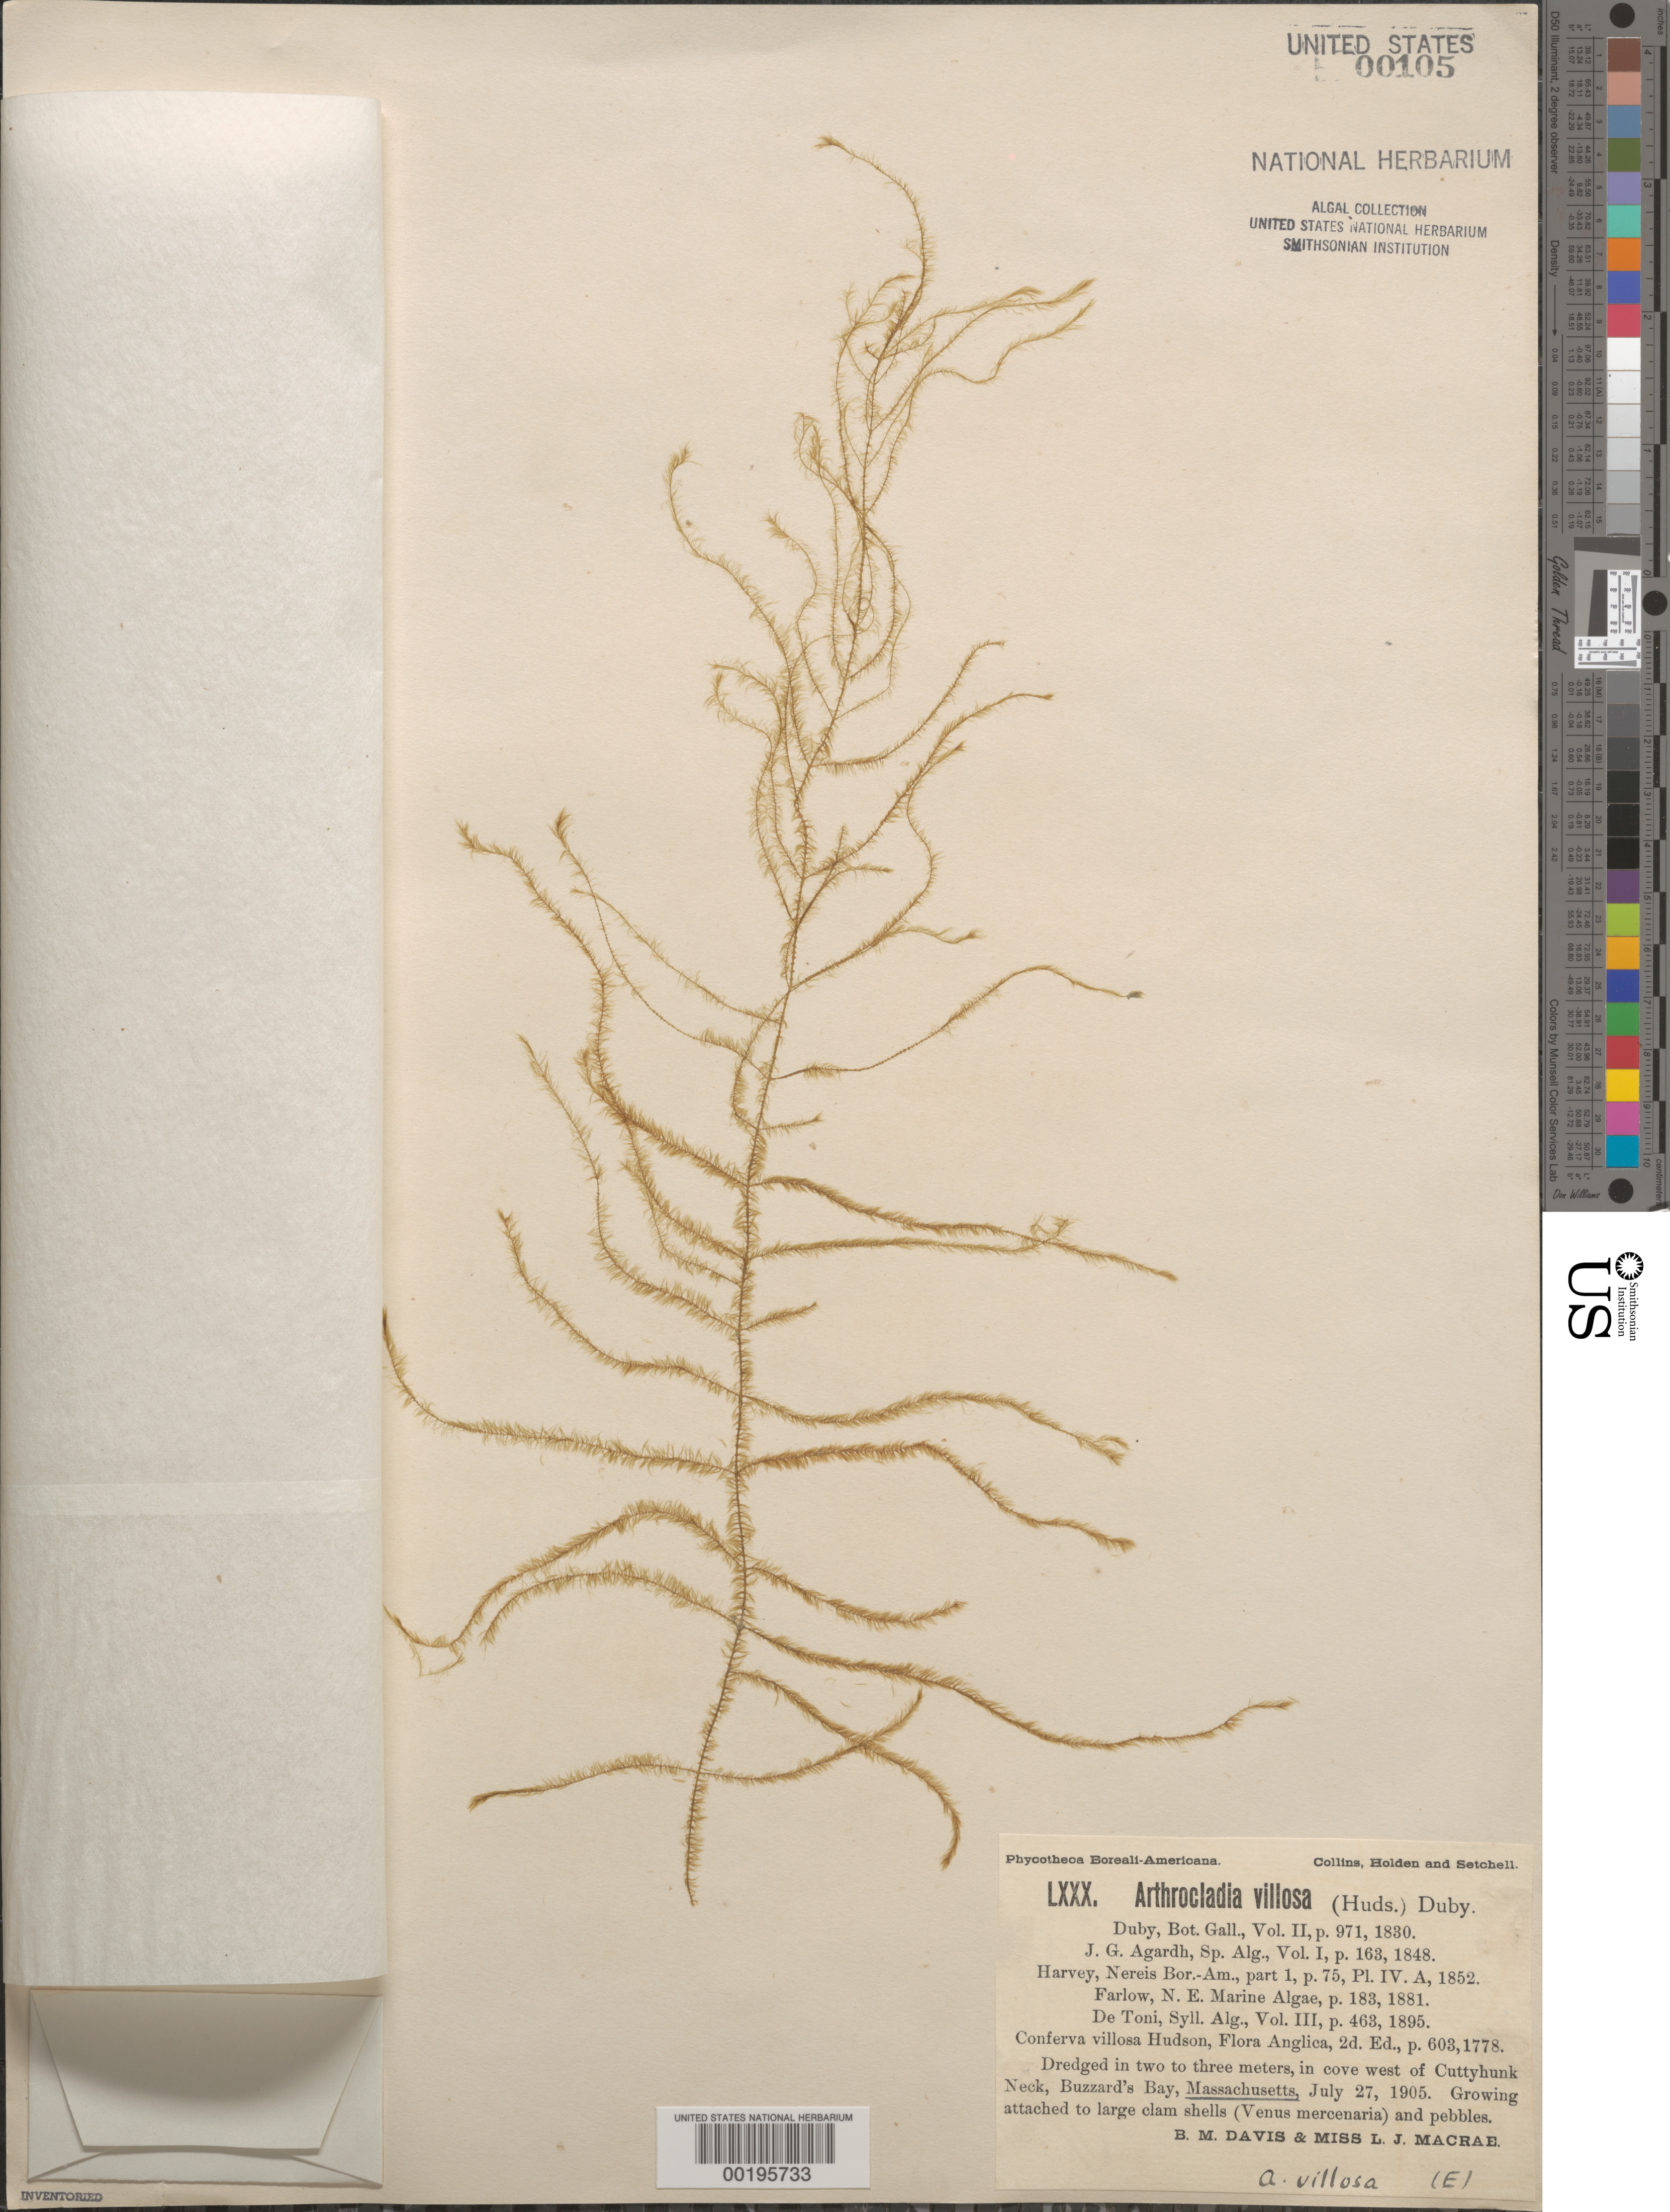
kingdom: Chromista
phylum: Ochrophyta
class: Phaeophyceae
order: Desmarestiales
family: Arthrocladiaceae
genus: Arthrocladia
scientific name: Arthrocladia villosa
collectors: B. Davis & L. Macrae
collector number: PB-A Lxxx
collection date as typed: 27 Jul 1905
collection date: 1905-07-27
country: United States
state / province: Massachusetts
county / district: Dukes County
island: Elizabeth Islands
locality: Buzzards Bay, west of Cuttyhunk Neck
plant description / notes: Collins, Holden & Setchell, Phycotheca Boreali-Americana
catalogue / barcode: US 105